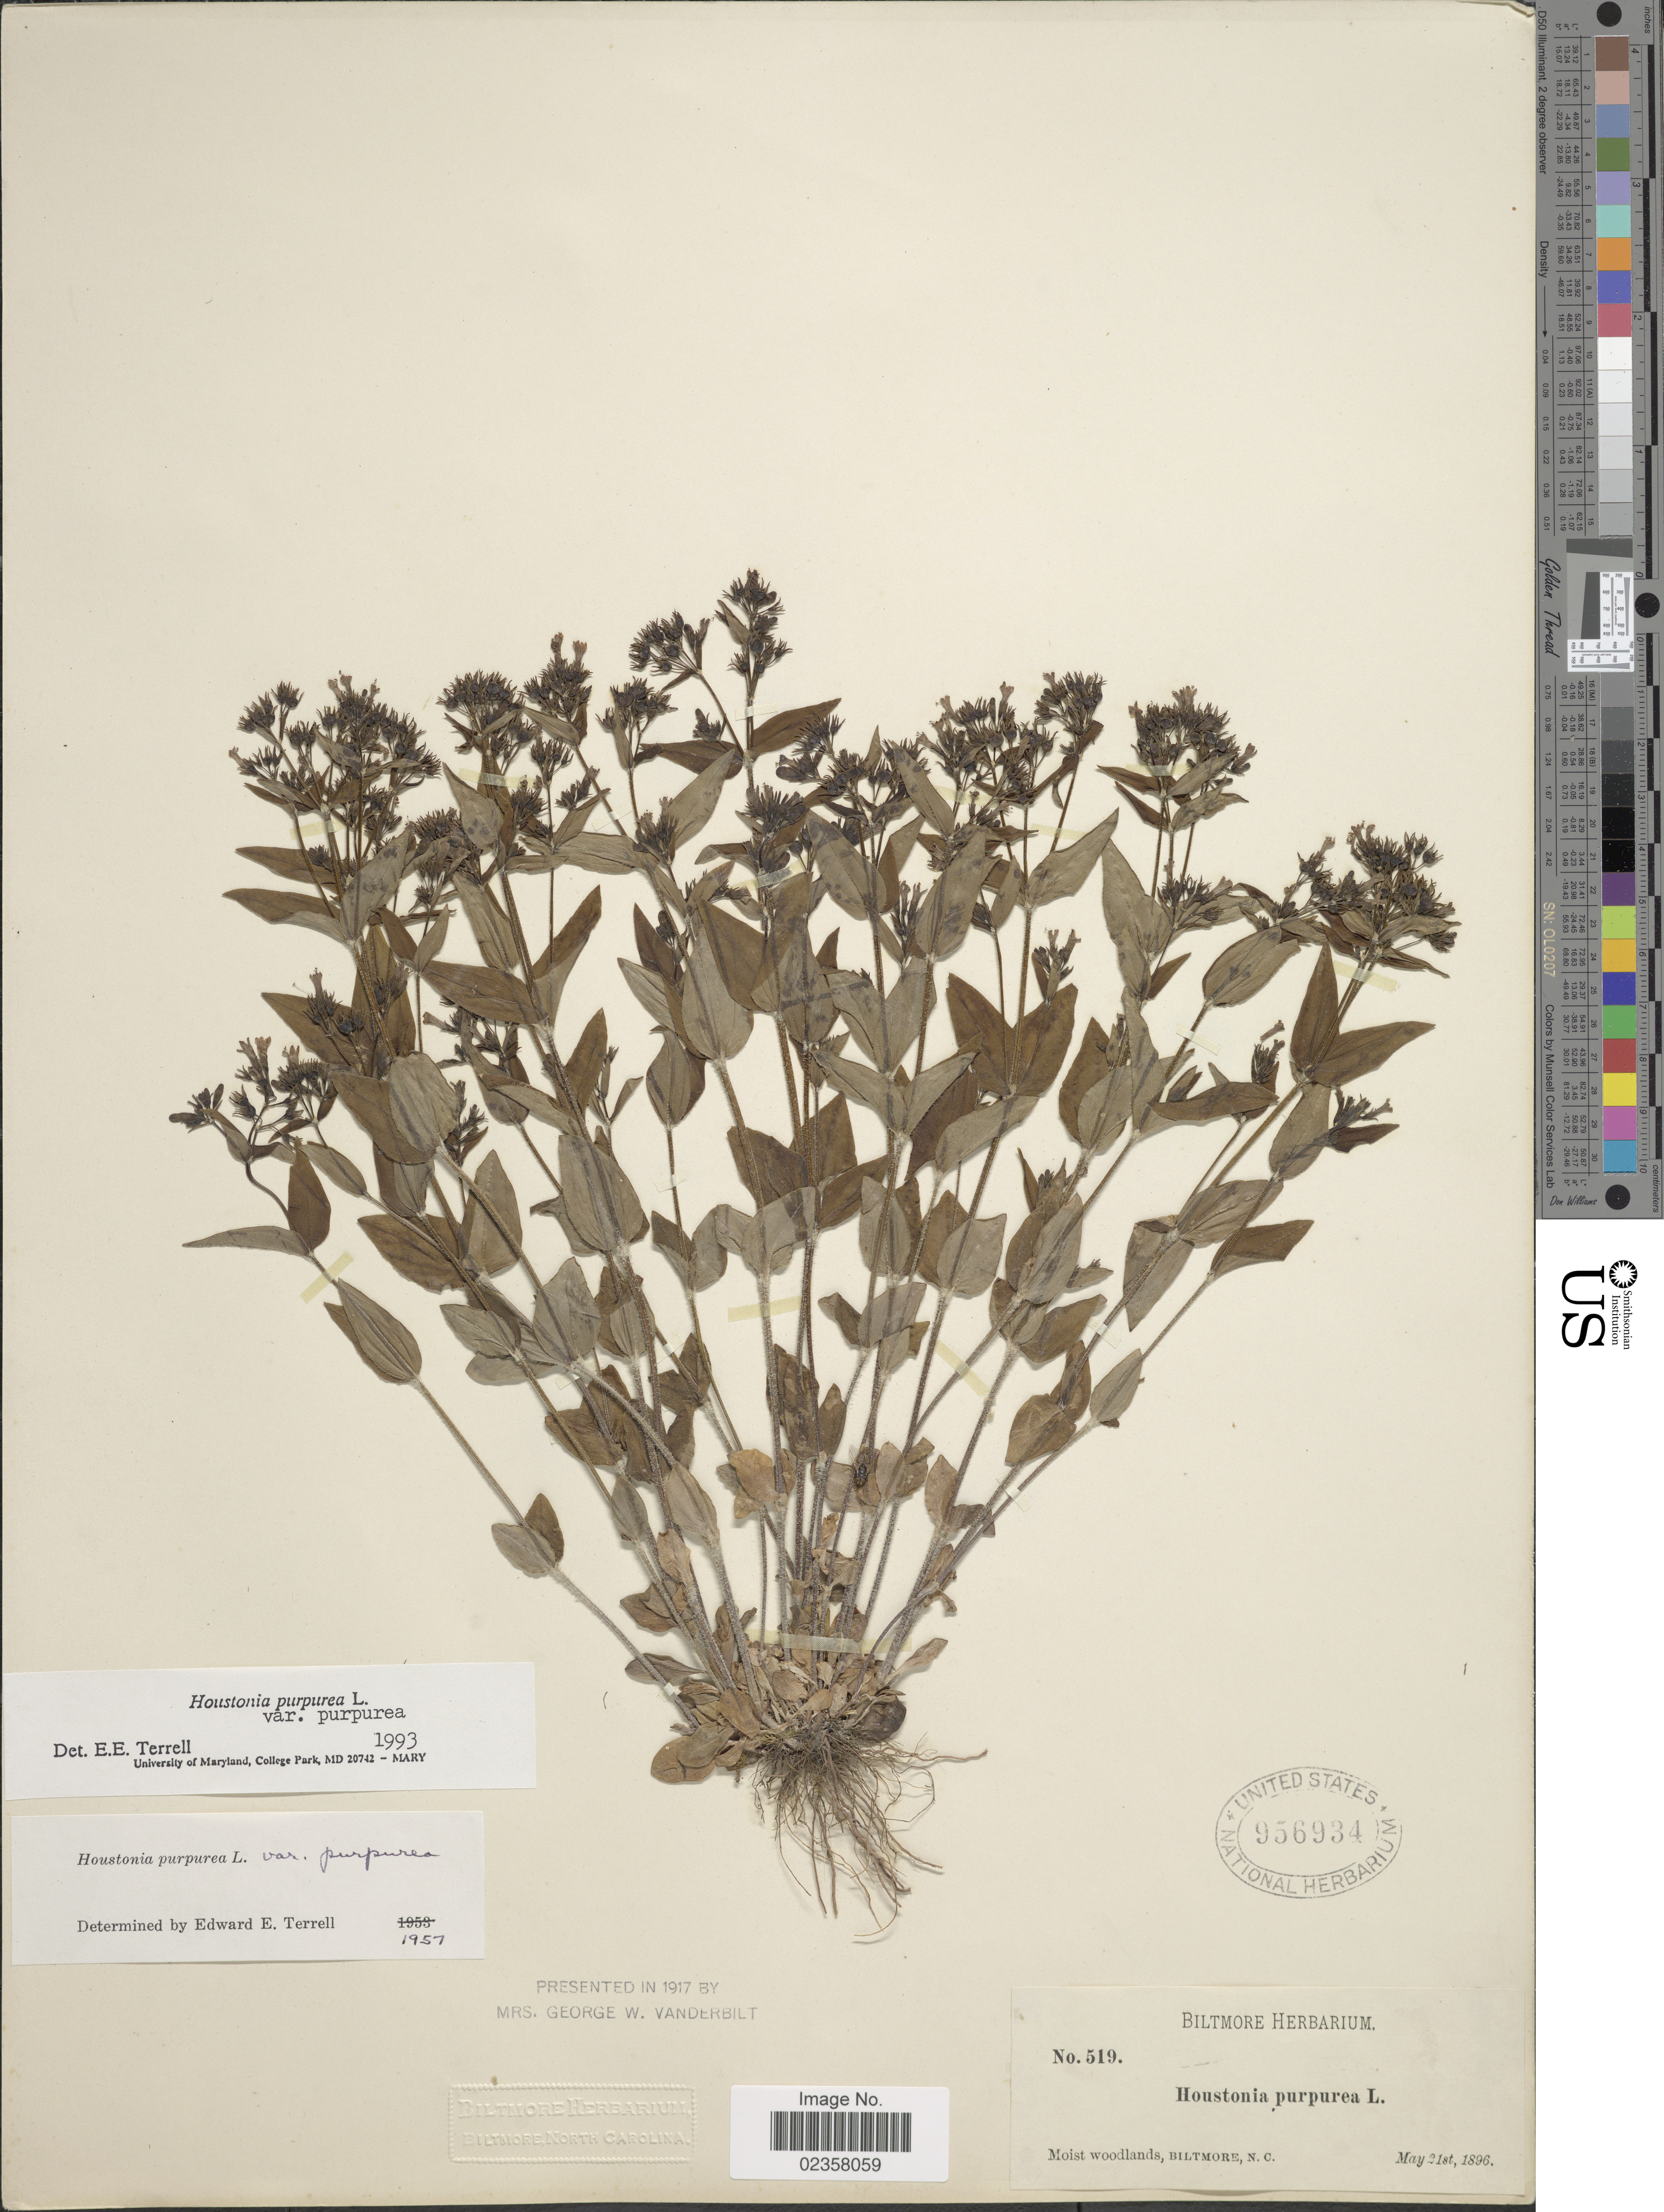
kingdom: Plantae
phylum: Tracheophyta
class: Magnoliopsida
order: Gentianales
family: Rubiaceae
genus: Houstonia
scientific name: Houstonia purpurea var. purpurea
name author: L.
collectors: ex herb. Biltmore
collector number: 519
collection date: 1896-05-21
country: United States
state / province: North Carolina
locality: Moist woodlands, Biltmore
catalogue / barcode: US 956934